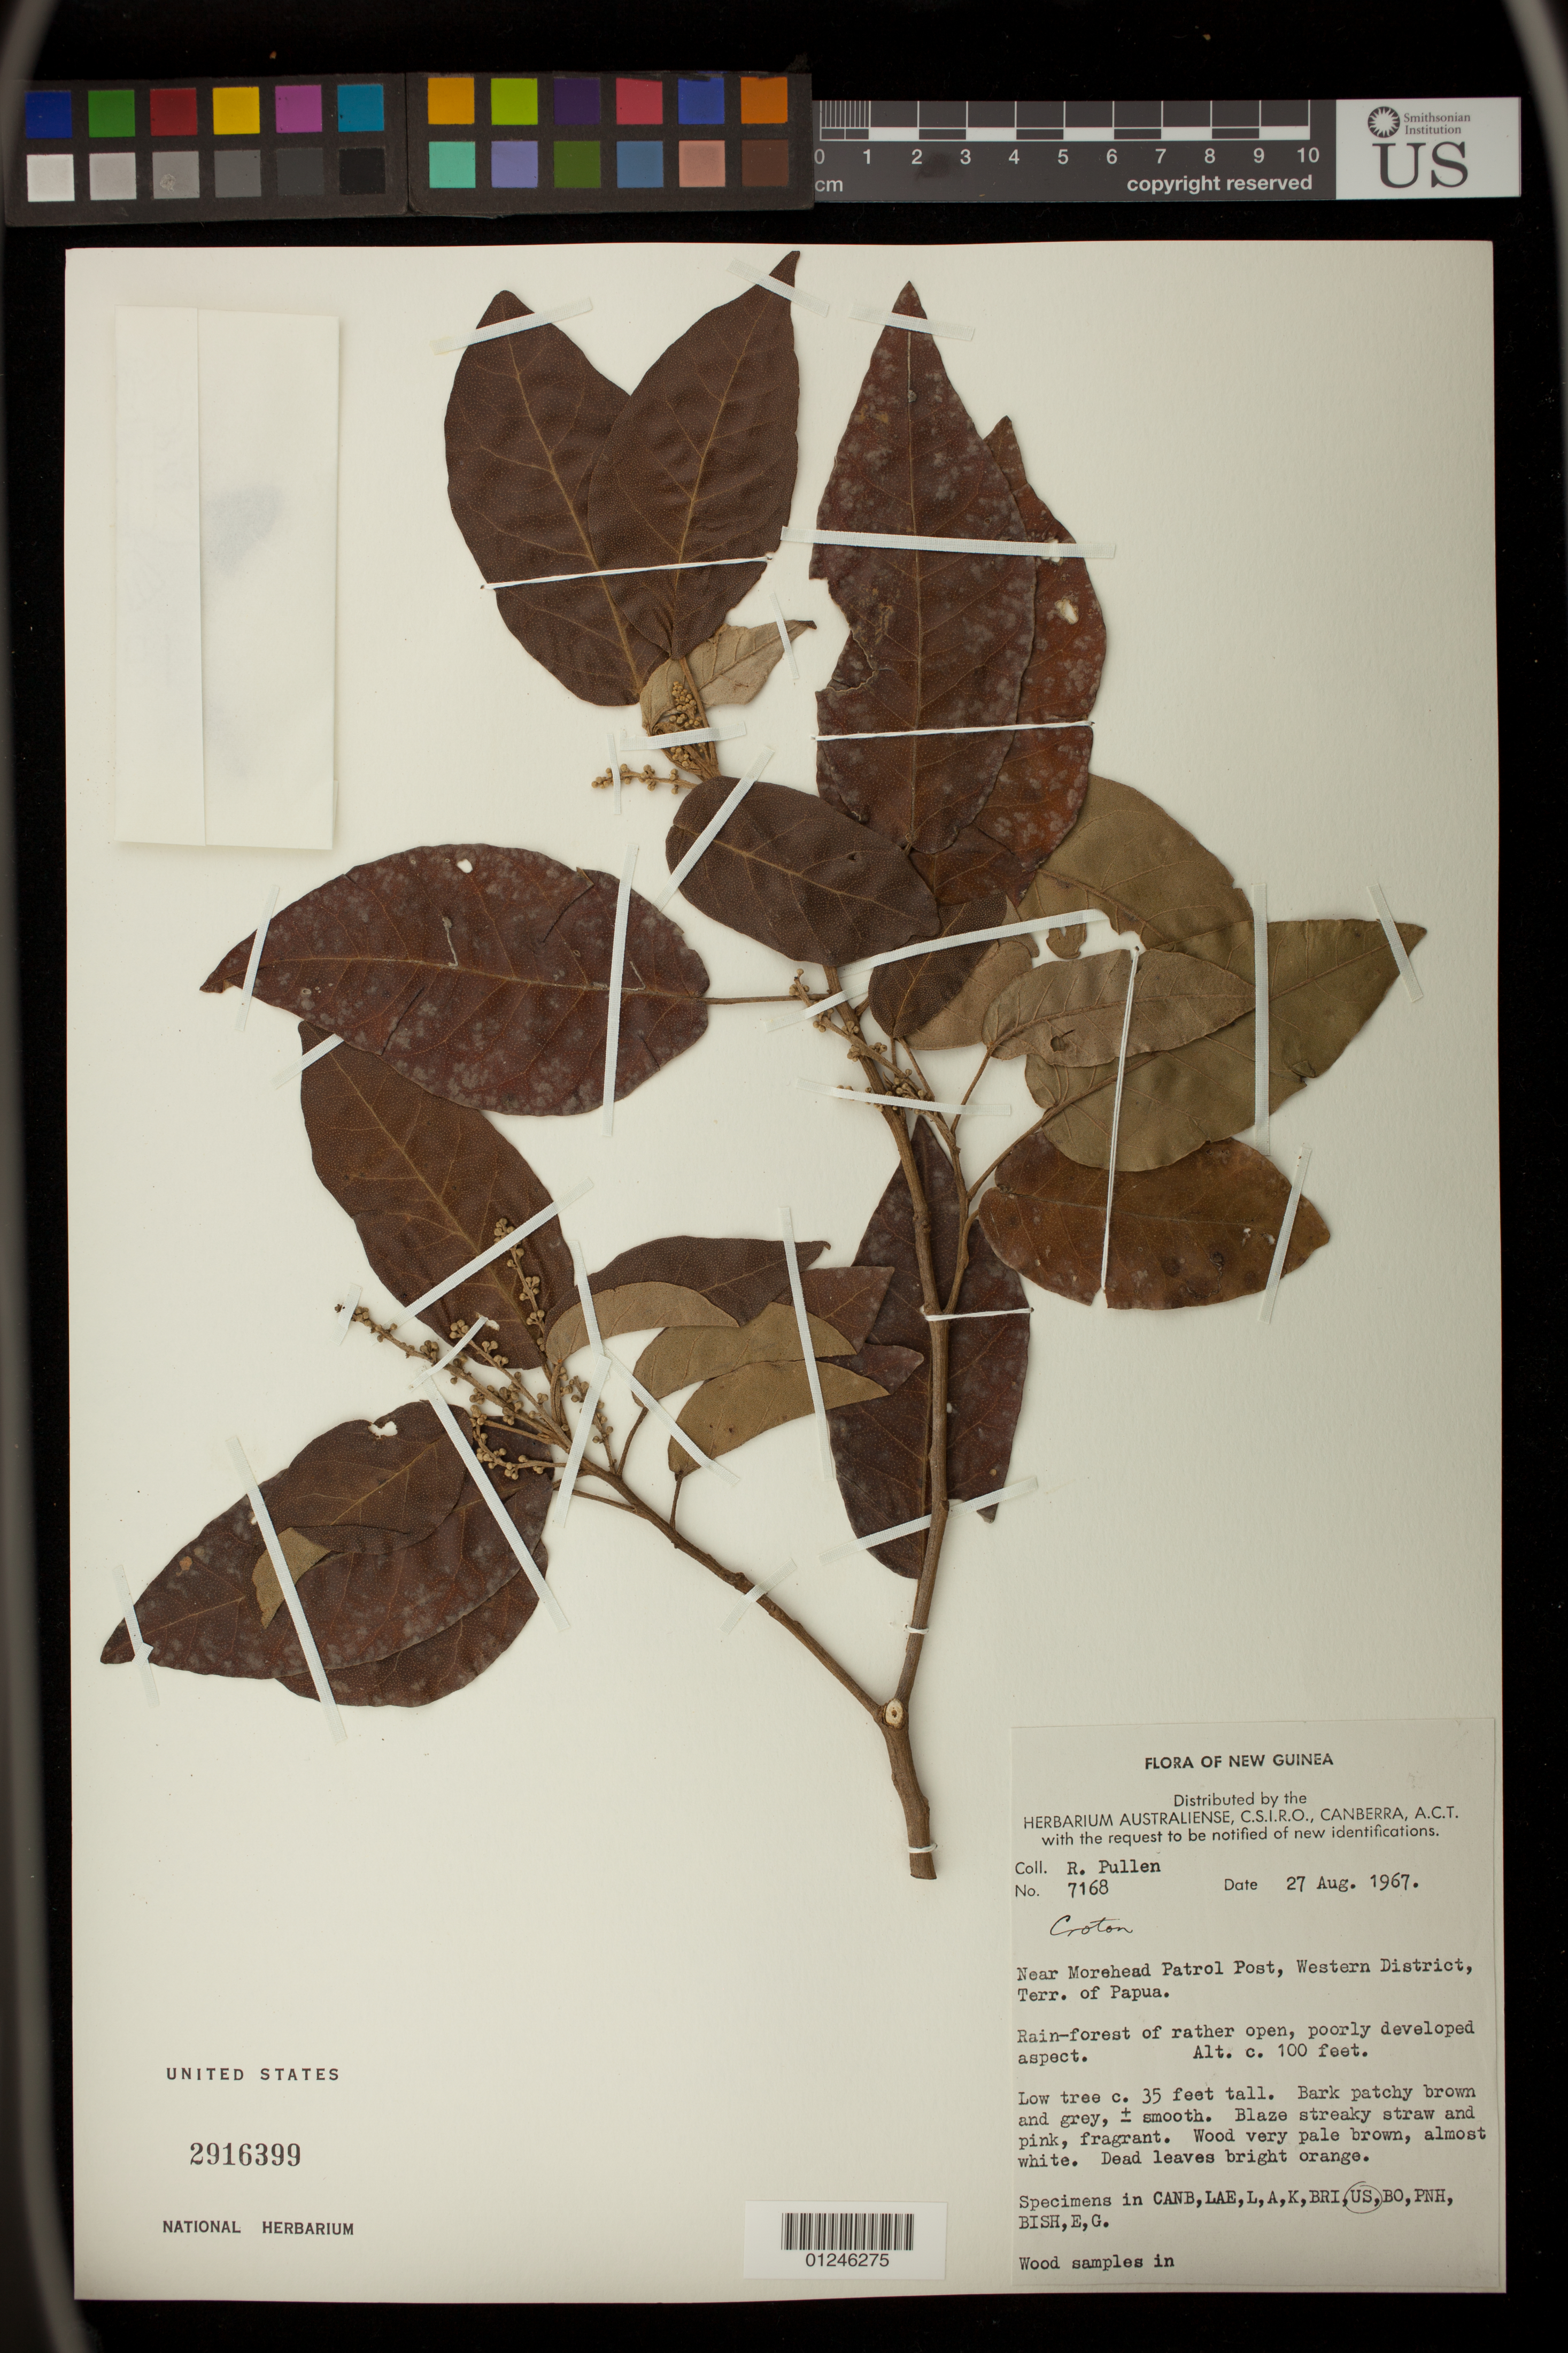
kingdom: Plantae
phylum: Tracheophyta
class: Magnoliopsida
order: Malpighiales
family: Euphorbiaceae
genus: Croton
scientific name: Croton sp.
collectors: R. Pullen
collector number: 7168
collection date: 1967-08-27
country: Papua New Guinea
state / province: Papua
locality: Near Morehead Patrol Post, Western District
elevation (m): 30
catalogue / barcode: US 2916399